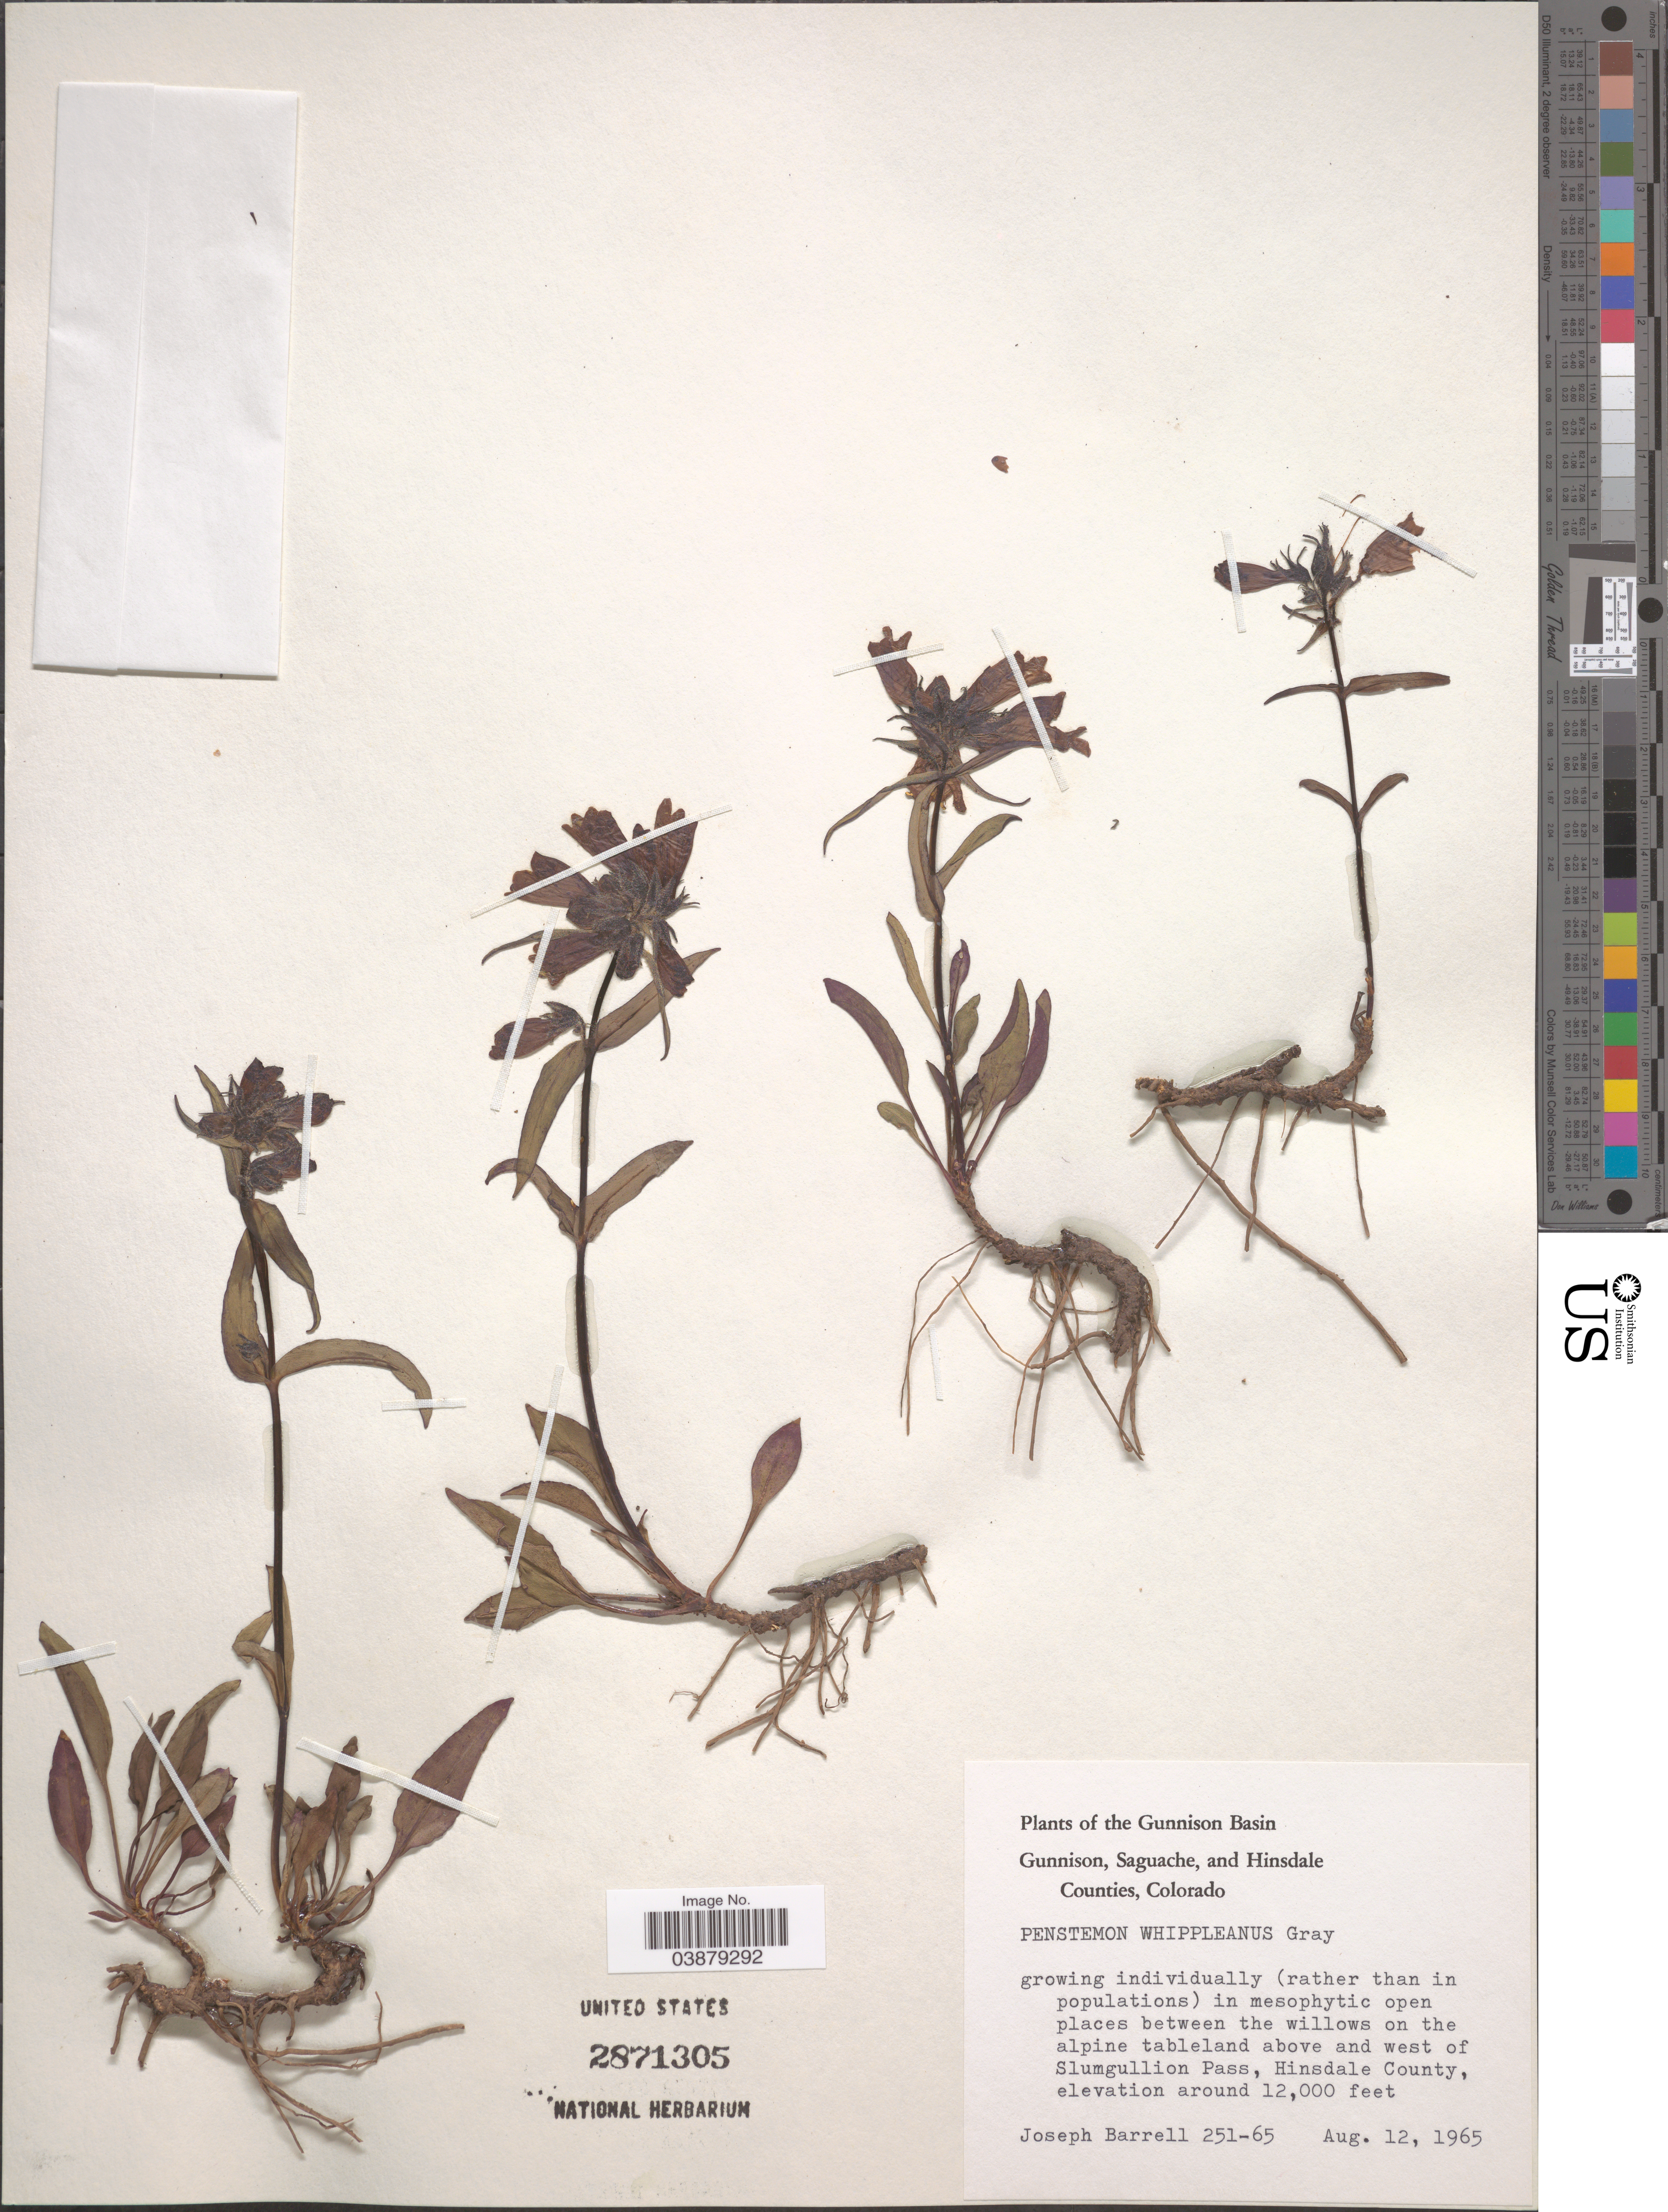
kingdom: Plantae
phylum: Tracheophyta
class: Magnoliopsida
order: Lamiales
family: Plantaginaceae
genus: Penstemon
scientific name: Penstemon whippleanus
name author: A. Gray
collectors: J. Barrell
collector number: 251-65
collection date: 1965-08-12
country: United States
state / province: Colorado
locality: The Gunnison Basin. Between the willows on the alpine tableland above and west of Slumgullion Pass, Hinsdale County.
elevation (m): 3658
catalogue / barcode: US 2871305